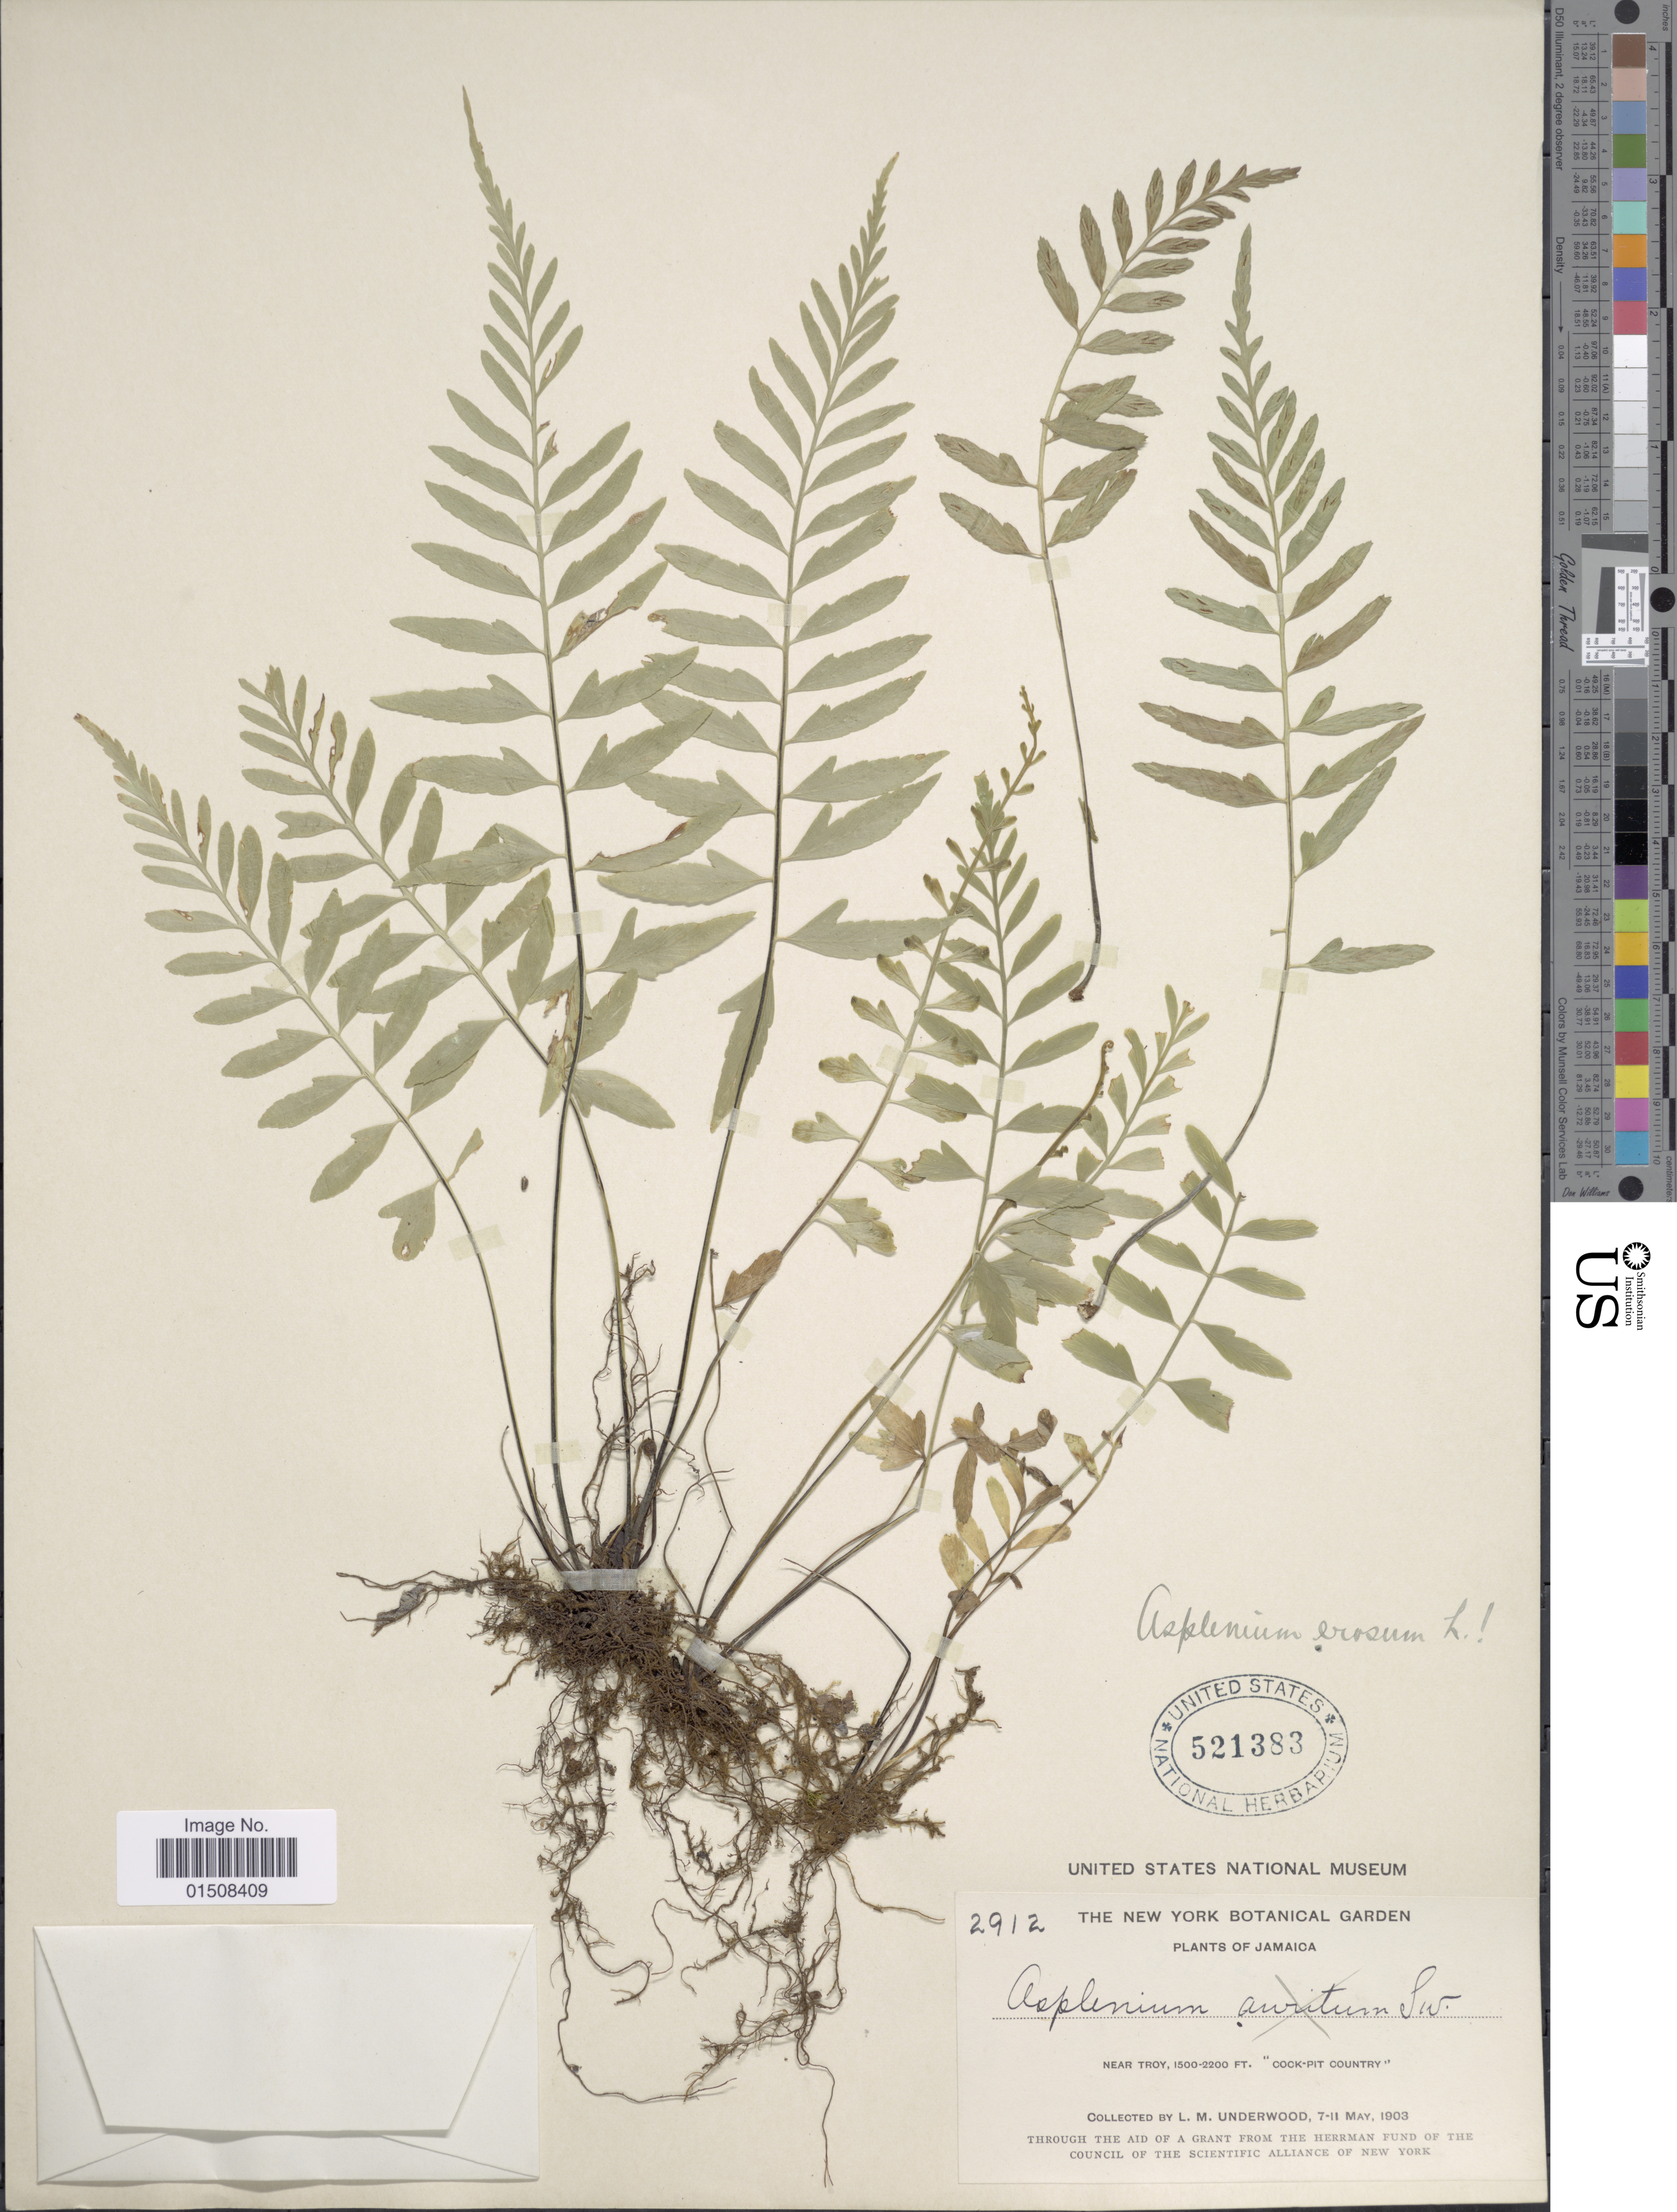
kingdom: Plantae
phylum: Tracheophyta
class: Polypodiopsida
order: Polypodiales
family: Aspleniaceae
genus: Asplenium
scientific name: Asplenium auritum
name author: Sw.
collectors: L. M. Underwood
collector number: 2912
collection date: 1903-05-07/1903-05-11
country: Jamaica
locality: Near Troy, "Cock-Pit Country"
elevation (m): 457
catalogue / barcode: US 521383